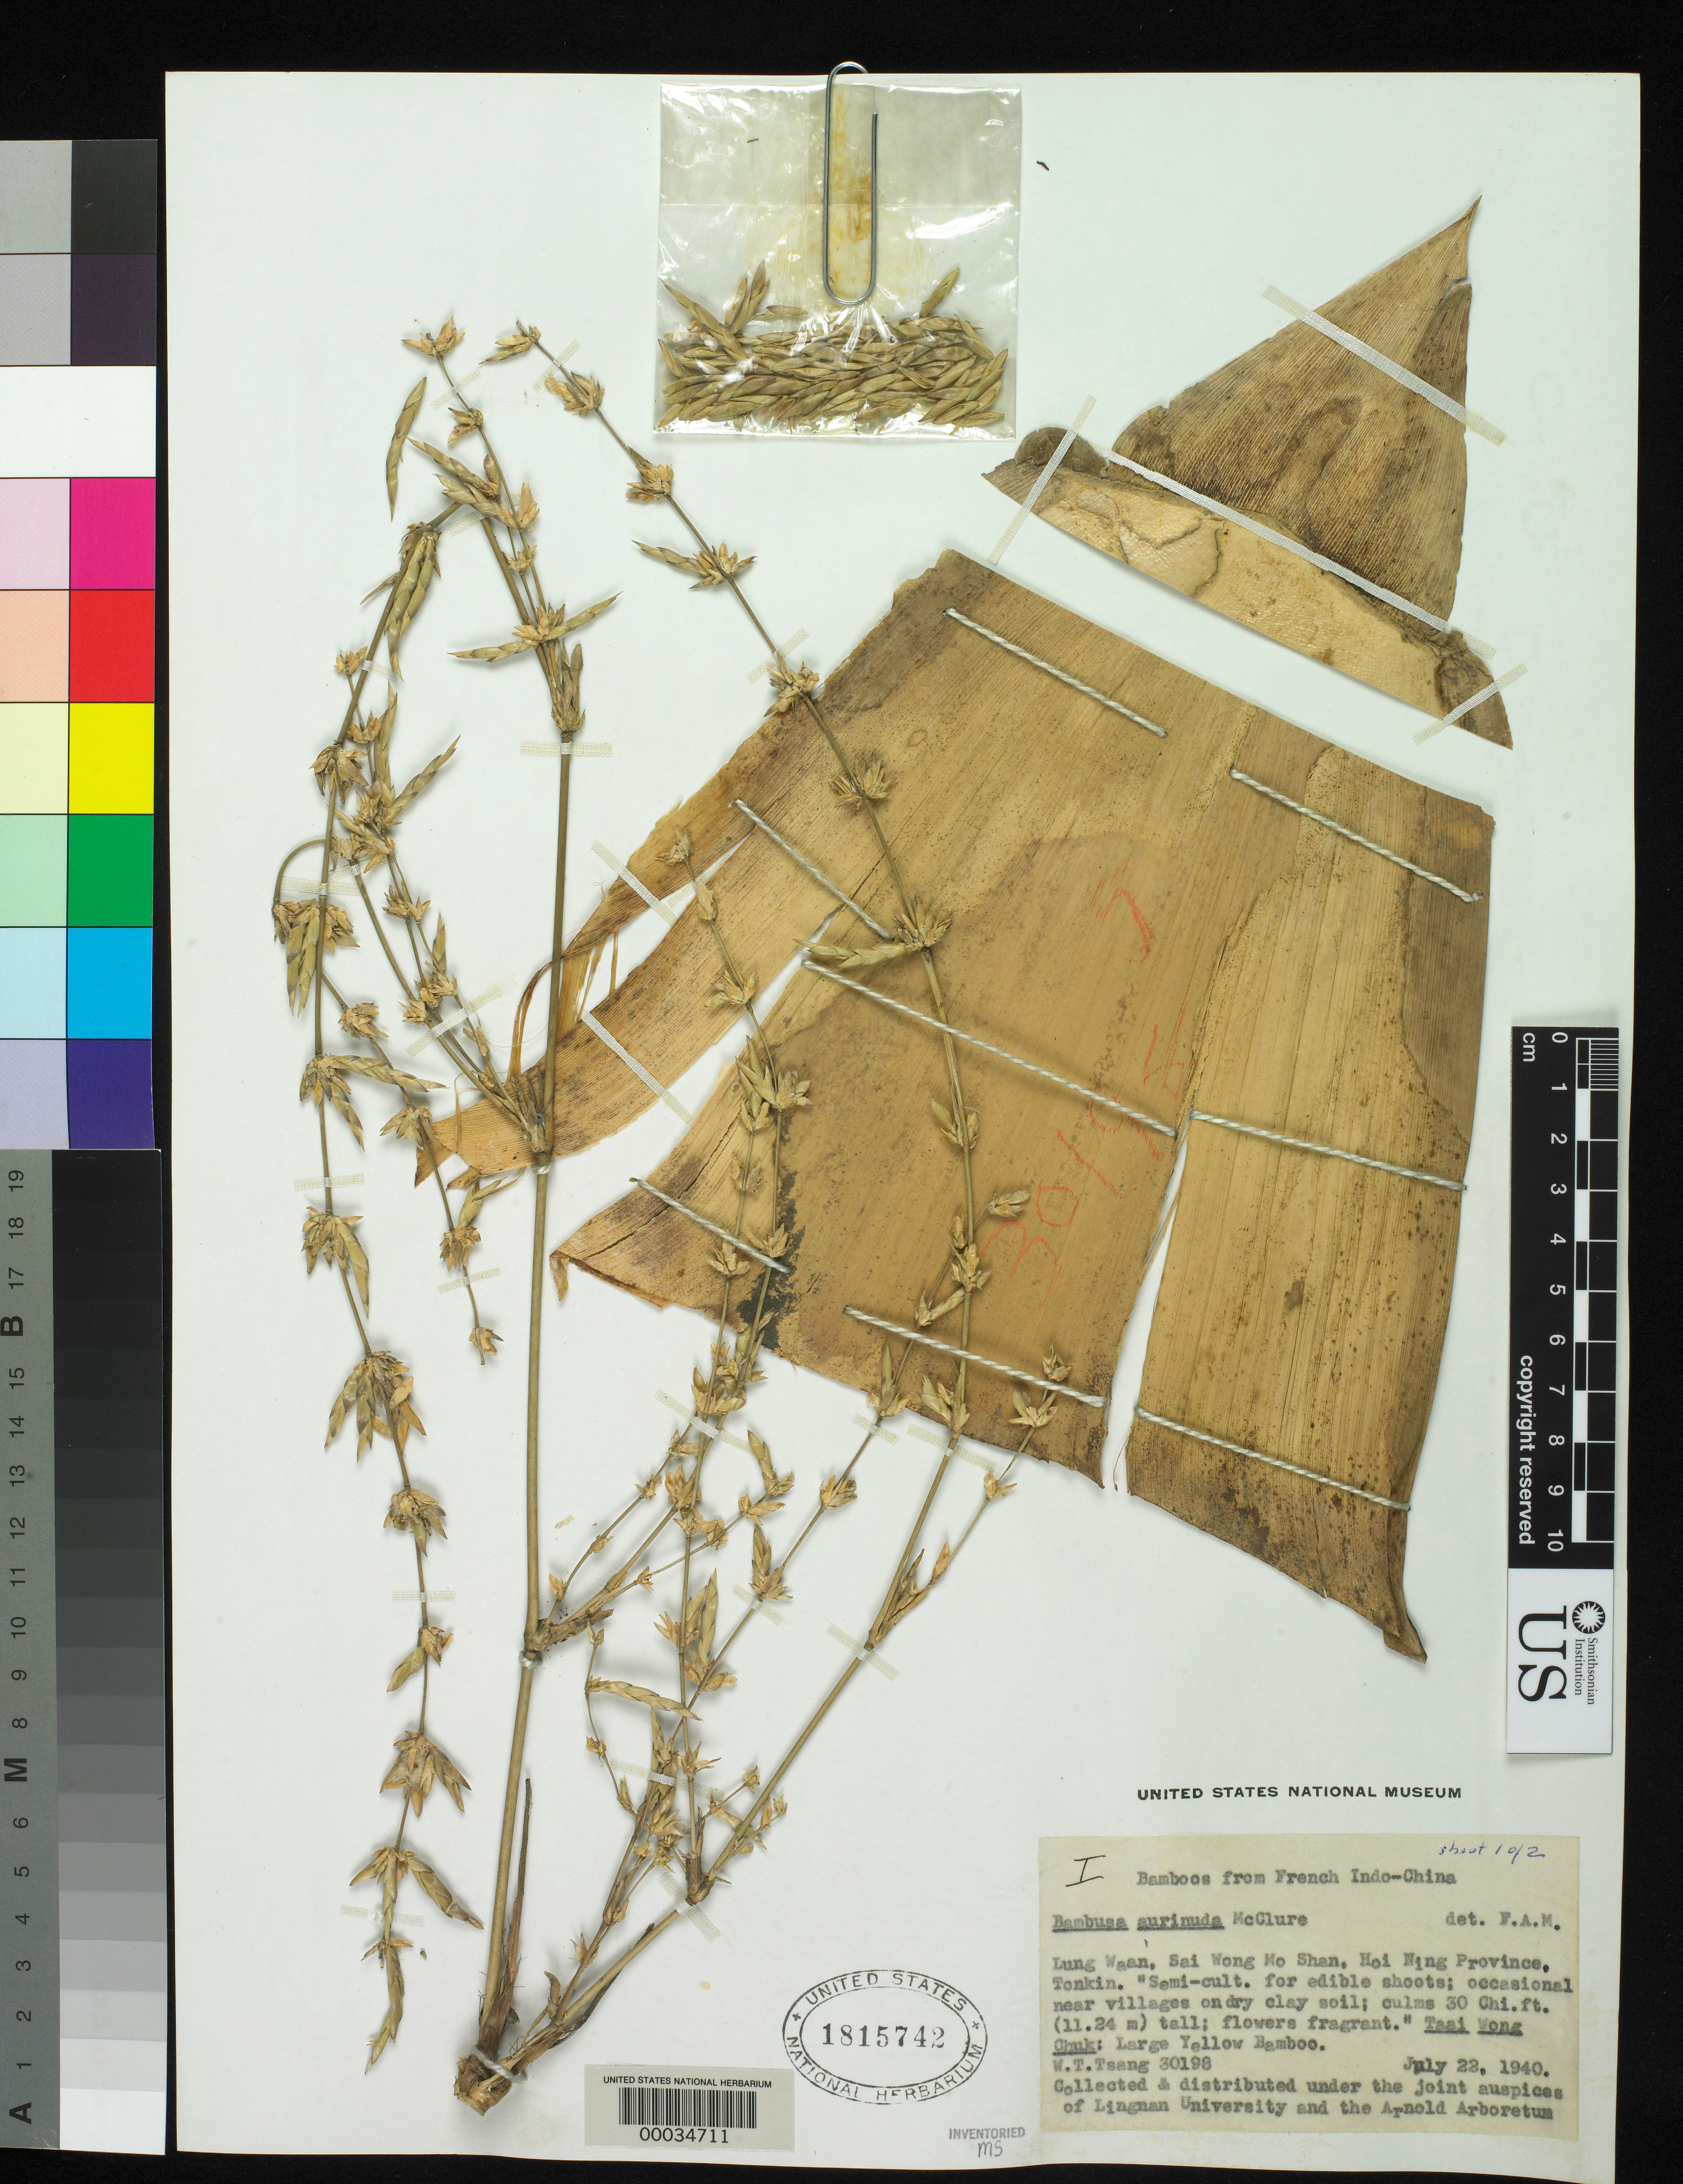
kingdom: Plantae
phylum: Tracheophyta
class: Liliopsida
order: Poales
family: Poaceae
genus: Bambusa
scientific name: Bambusa aurinuda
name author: McClure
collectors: W. T. Tsang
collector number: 30198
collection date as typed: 22 Jul 1940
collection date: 1940-07-22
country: Vietnam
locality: Hoi ning, tonkin, taai wong chuk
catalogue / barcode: US 1815742